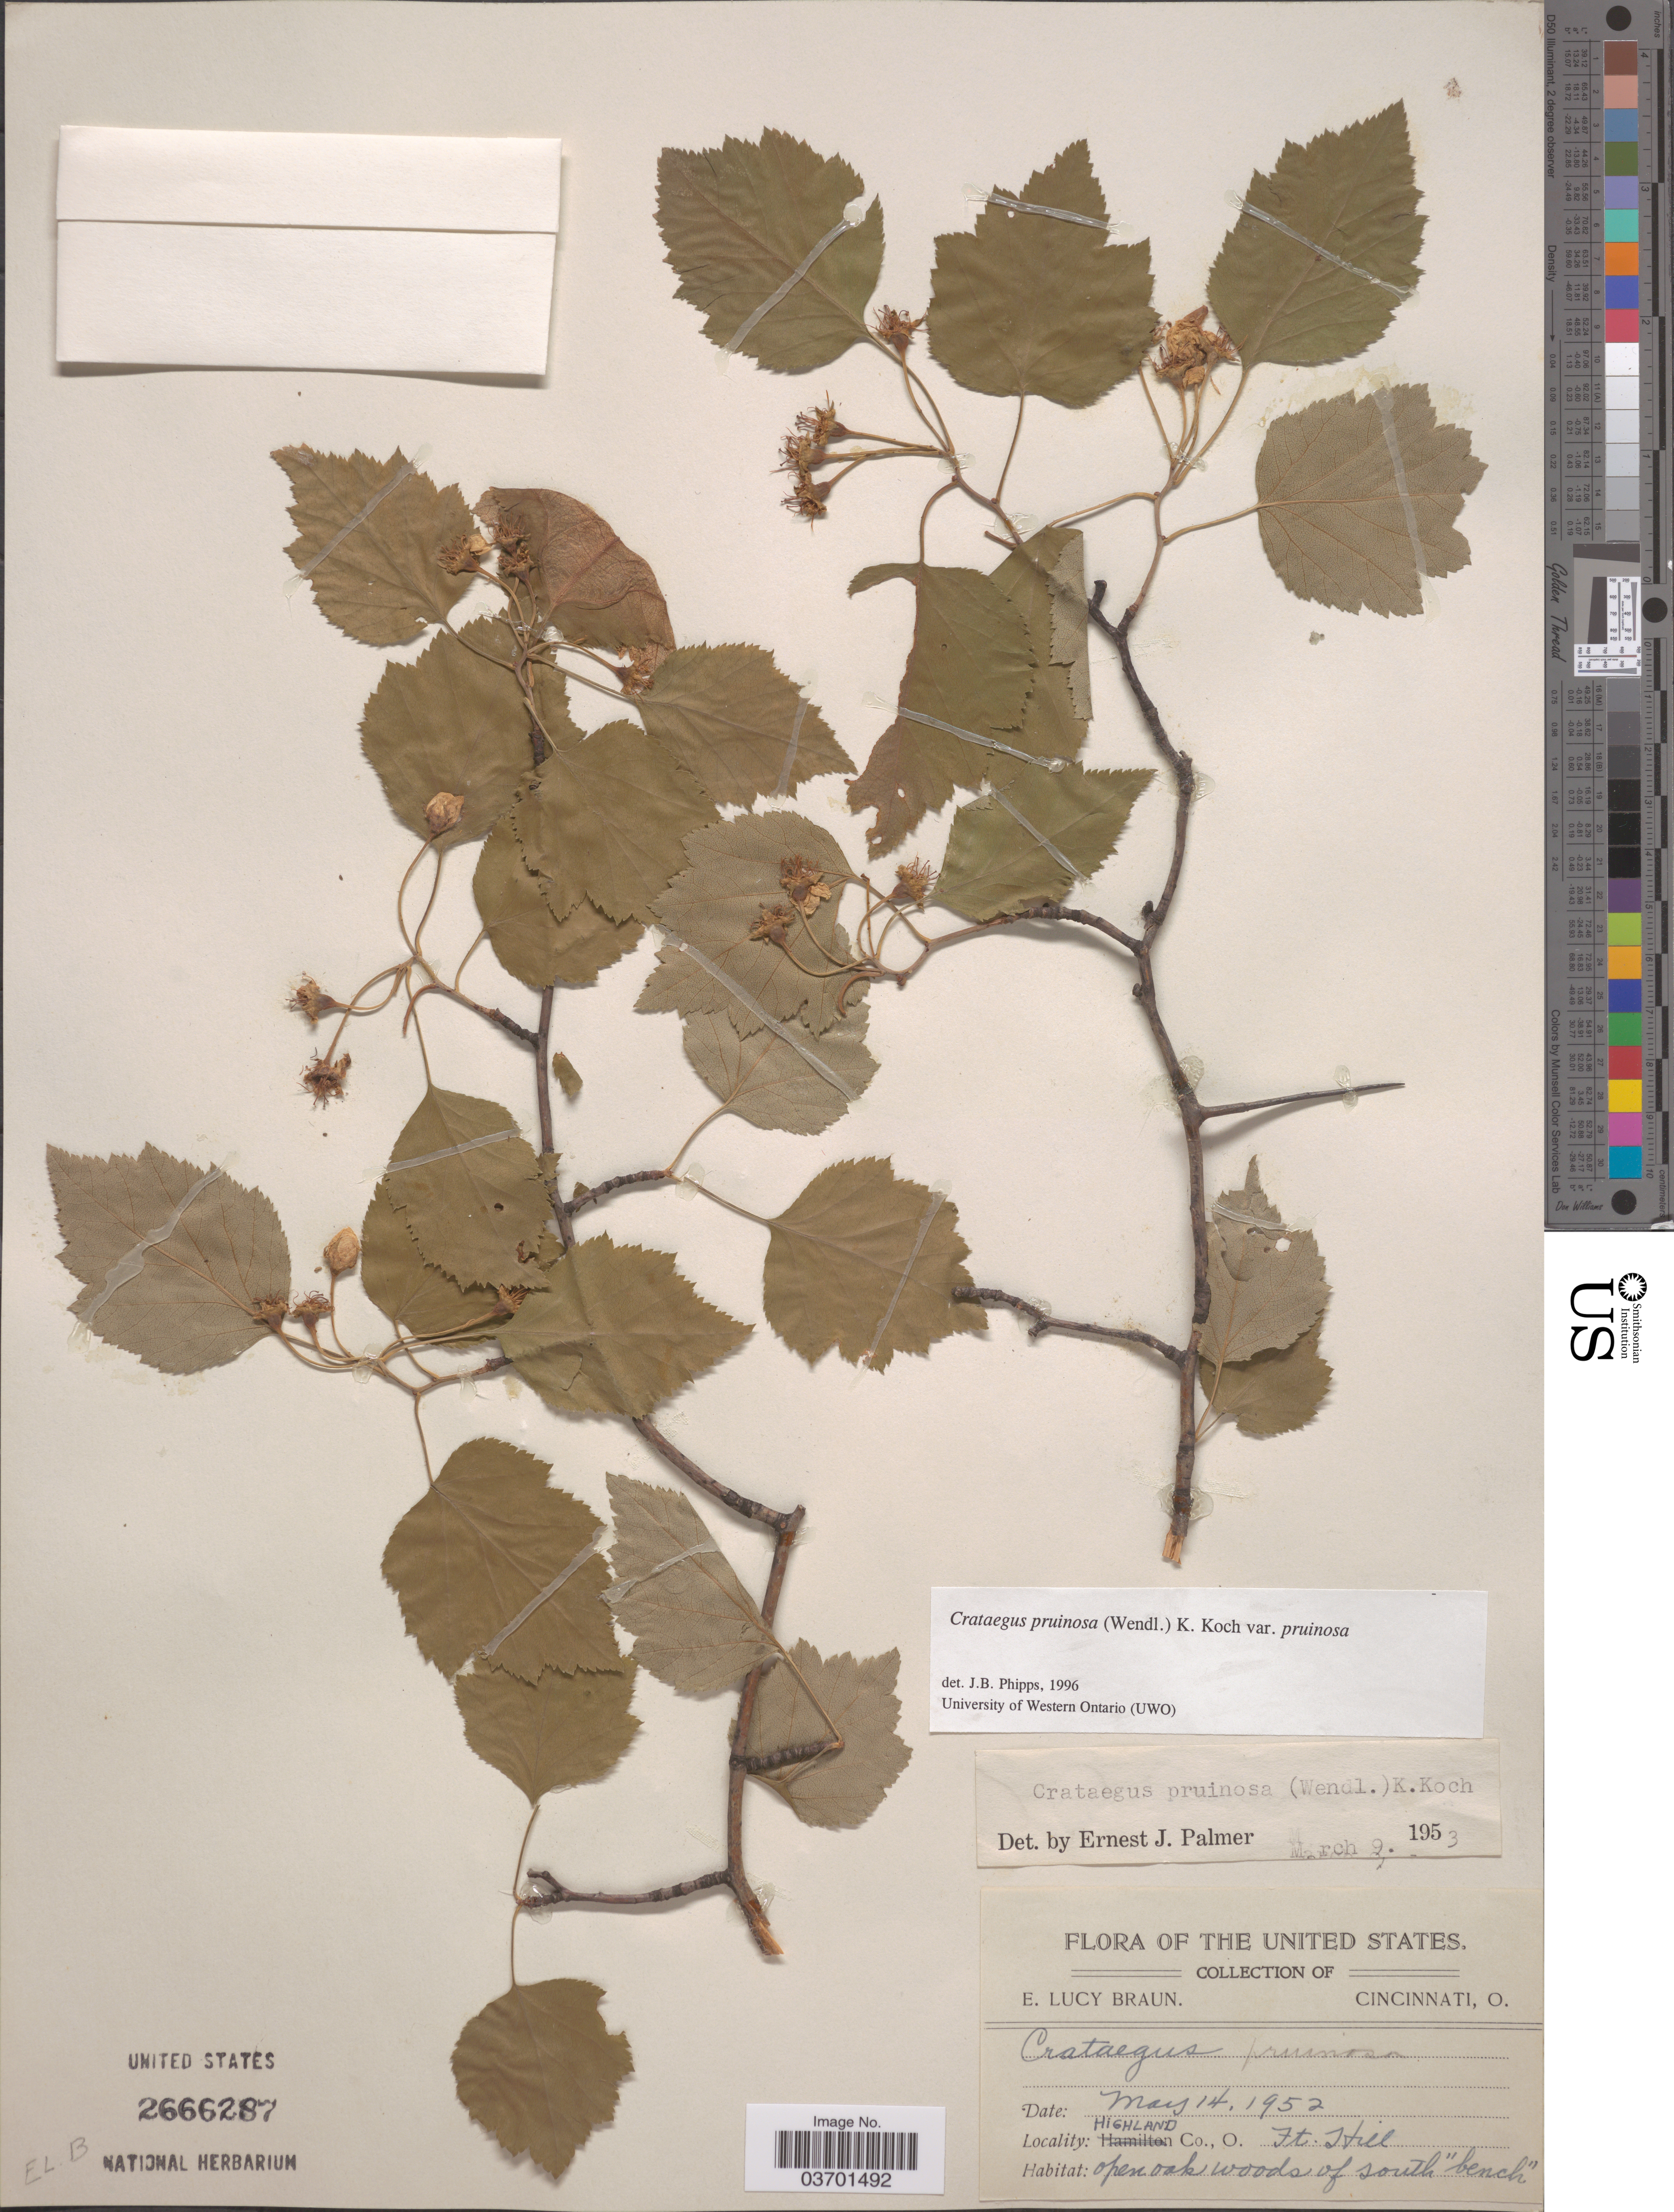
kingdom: Plantae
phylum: Tracheophyta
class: Magnoliopsida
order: Rosales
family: Rosaceae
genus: Crataegus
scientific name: Crataegus pruinosa var. pruinosa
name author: (H.L. Wendl.) K. Koch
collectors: E. L. Braun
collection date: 1952-05-14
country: United States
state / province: Ohio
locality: Highland Co., Ft. Hill. Open oak woods of south 'bench'.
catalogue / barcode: US 2666287